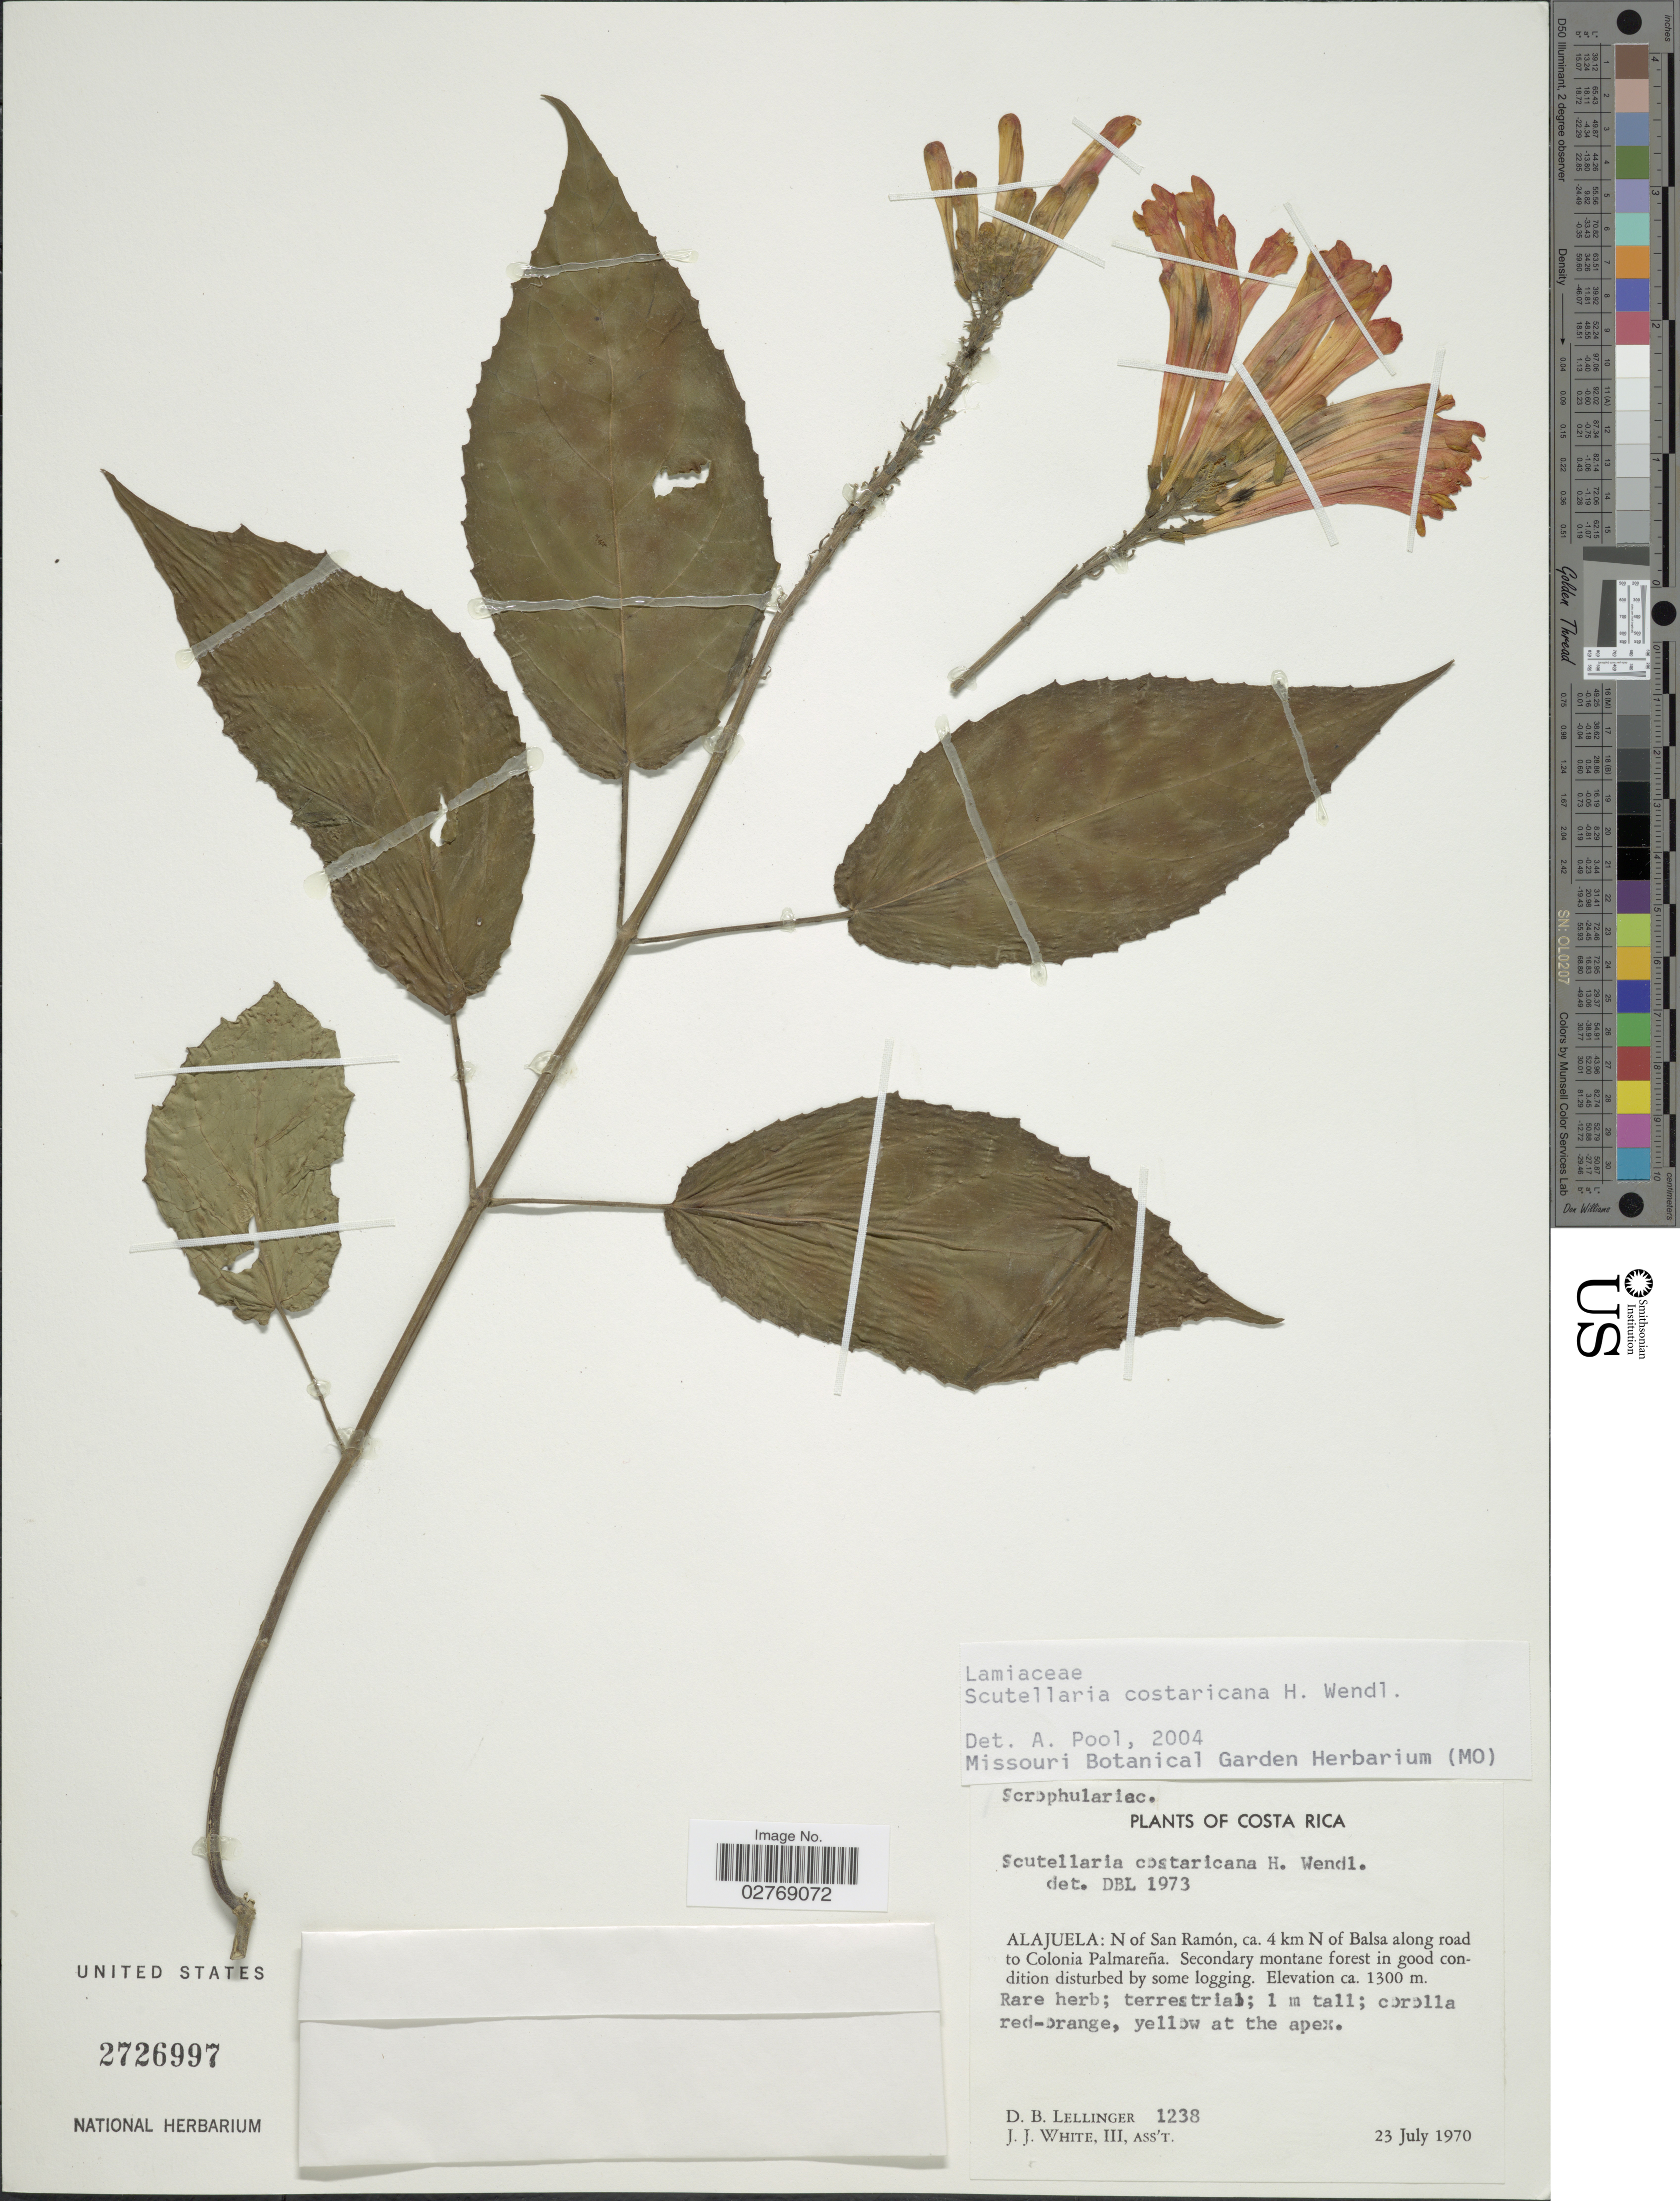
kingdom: Plantae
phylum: Tracheophyta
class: Magnoliopsida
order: Lamiales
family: Lamiaceae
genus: Scutellaria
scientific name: Scutellaria costaricana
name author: H. Wendl.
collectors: D. B. Lellinger & J. J. White III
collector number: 1238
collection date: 1970-07-23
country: Costa Rica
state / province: Alajuela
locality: N of San Ramón, ca. 4 km N of Balsa along road to Colonia Palmareña.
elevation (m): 1300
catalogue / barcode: US 2726997